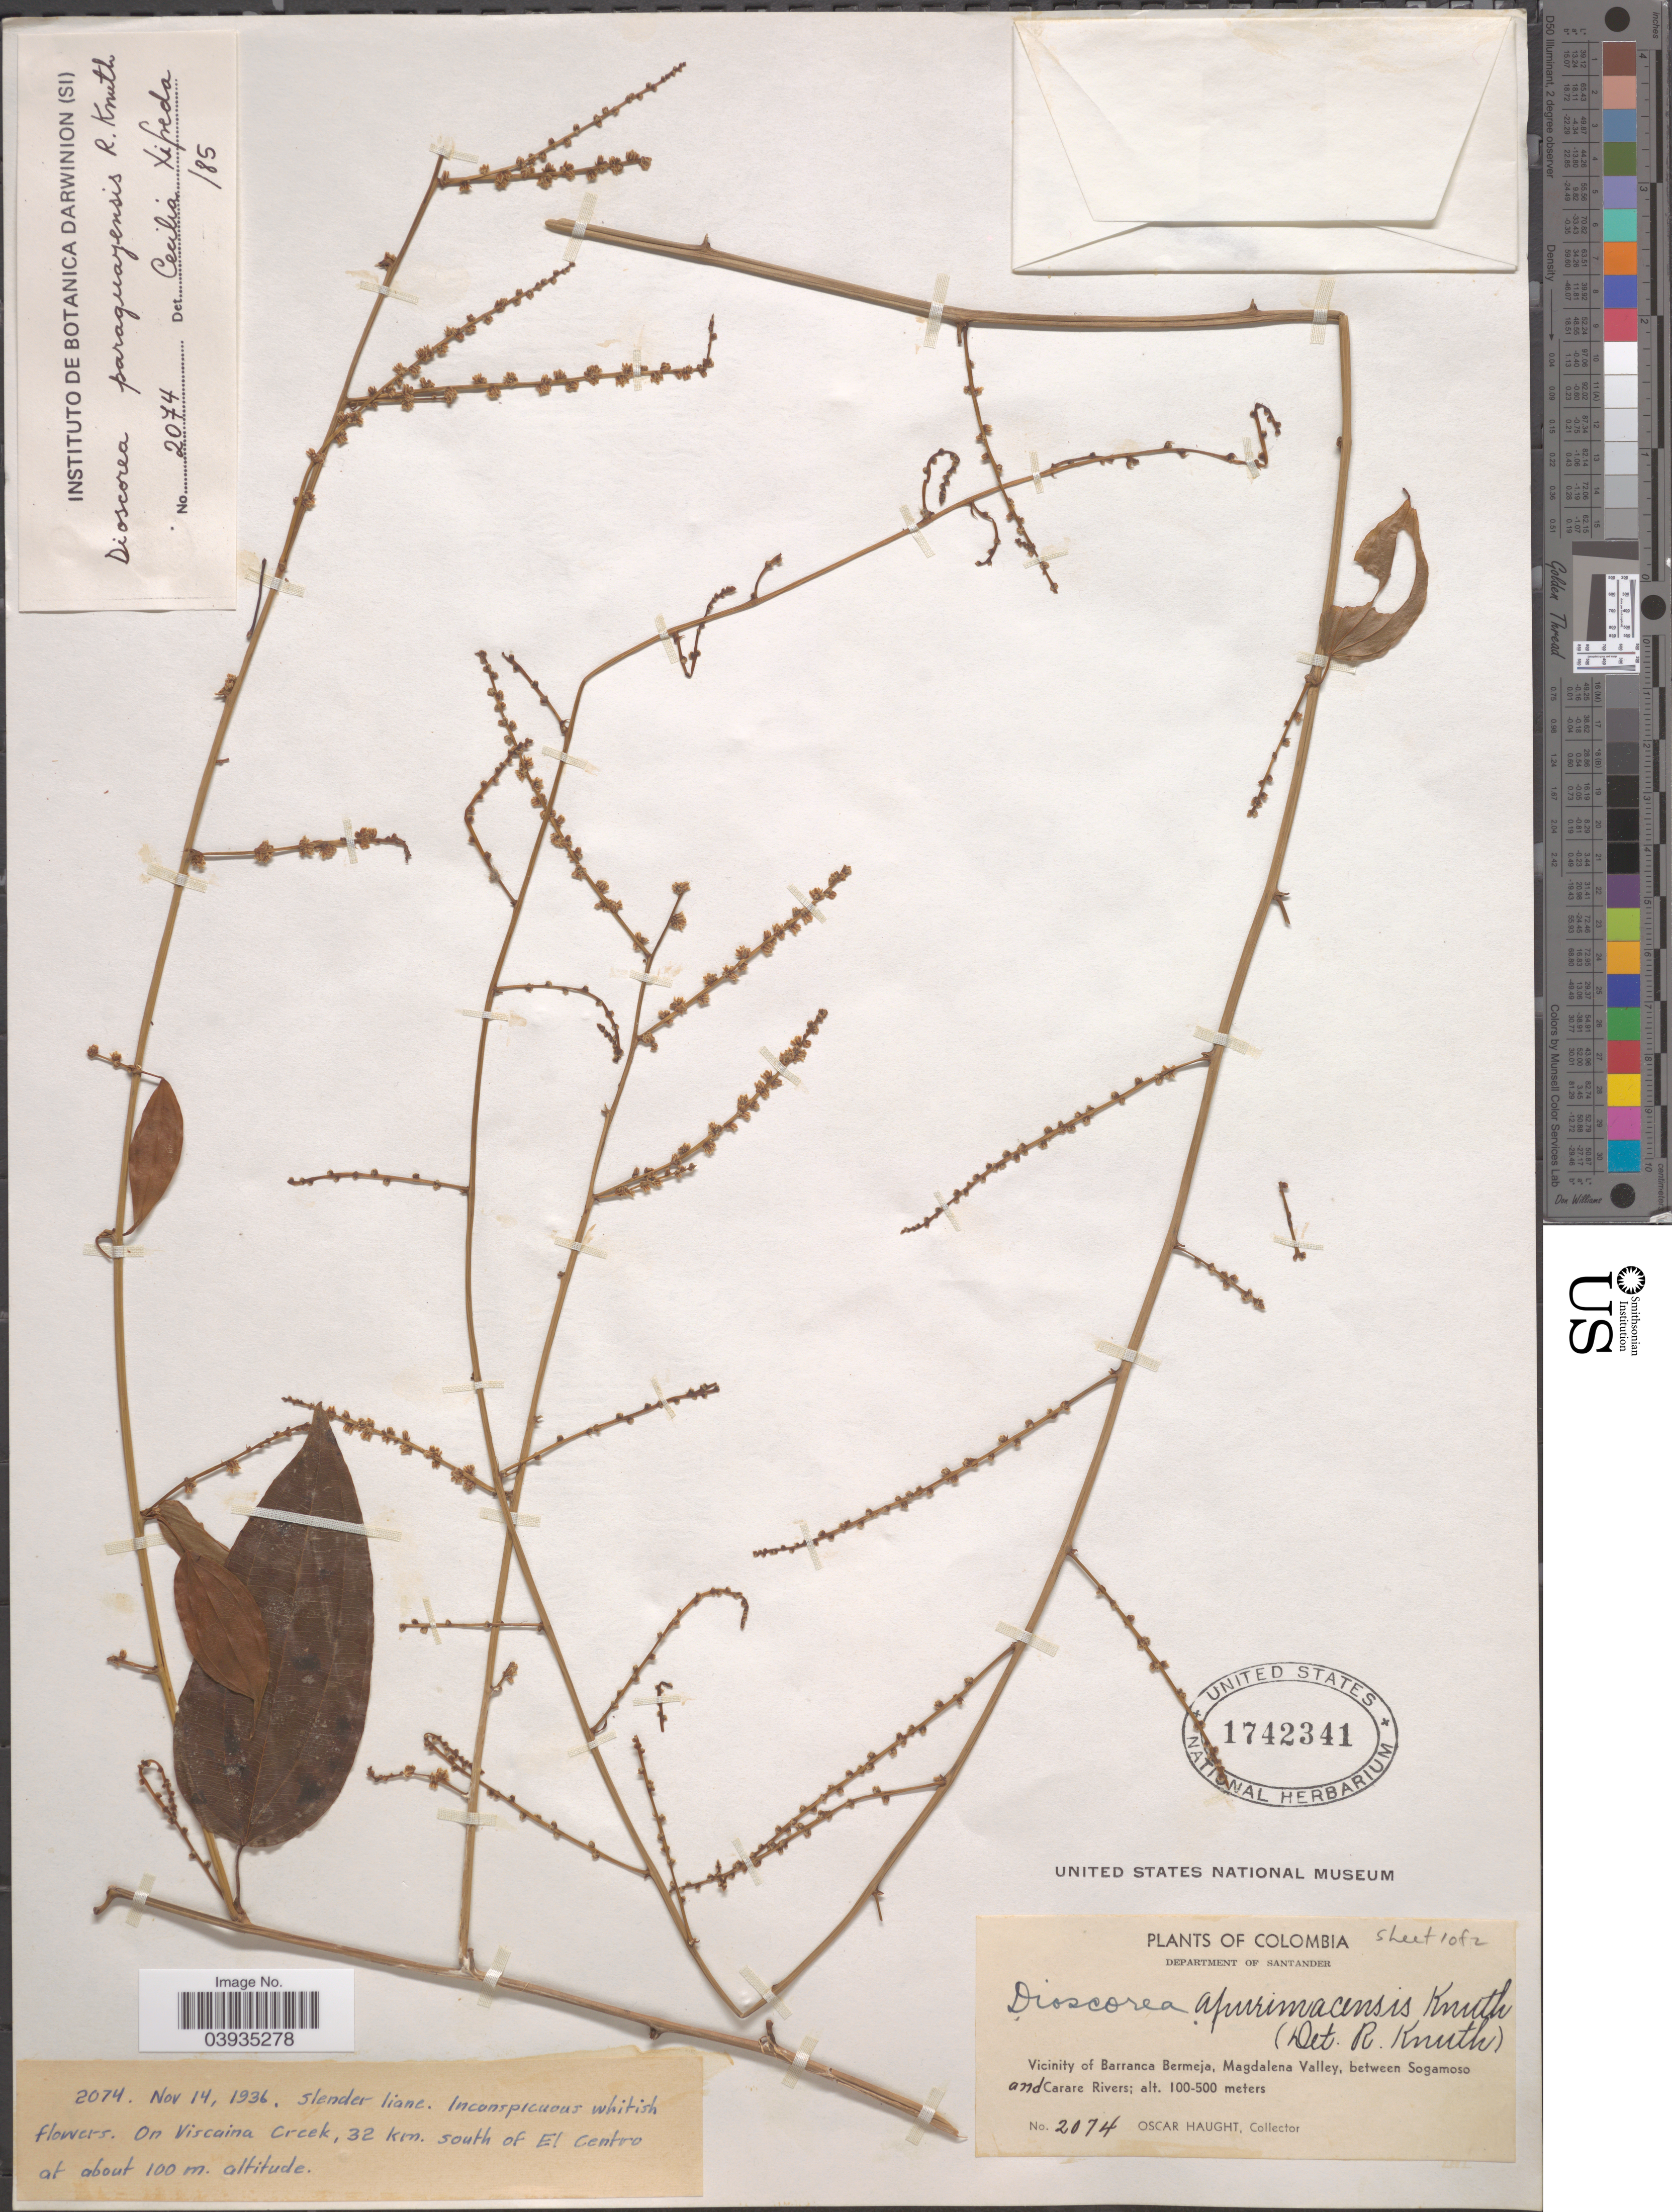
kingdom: Plantae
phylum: Tracheophyta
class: Liliopsida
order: Dioscoreales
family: Dioscoreaceae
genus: Dioscorea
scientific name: Dioscorea paraguayensis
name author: R. Knuth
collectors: O. L. Haught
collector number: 2074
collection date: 1936-11-14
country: Colombia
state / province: Santander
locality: Department of Santander. Vicinity of Baranca Bermeja, Magdalena Valley, between Sogamoso and Carare Rivers. On Viscaina Creek, 32 km. south of El Centro.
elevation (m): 100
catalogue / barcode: US 1742341